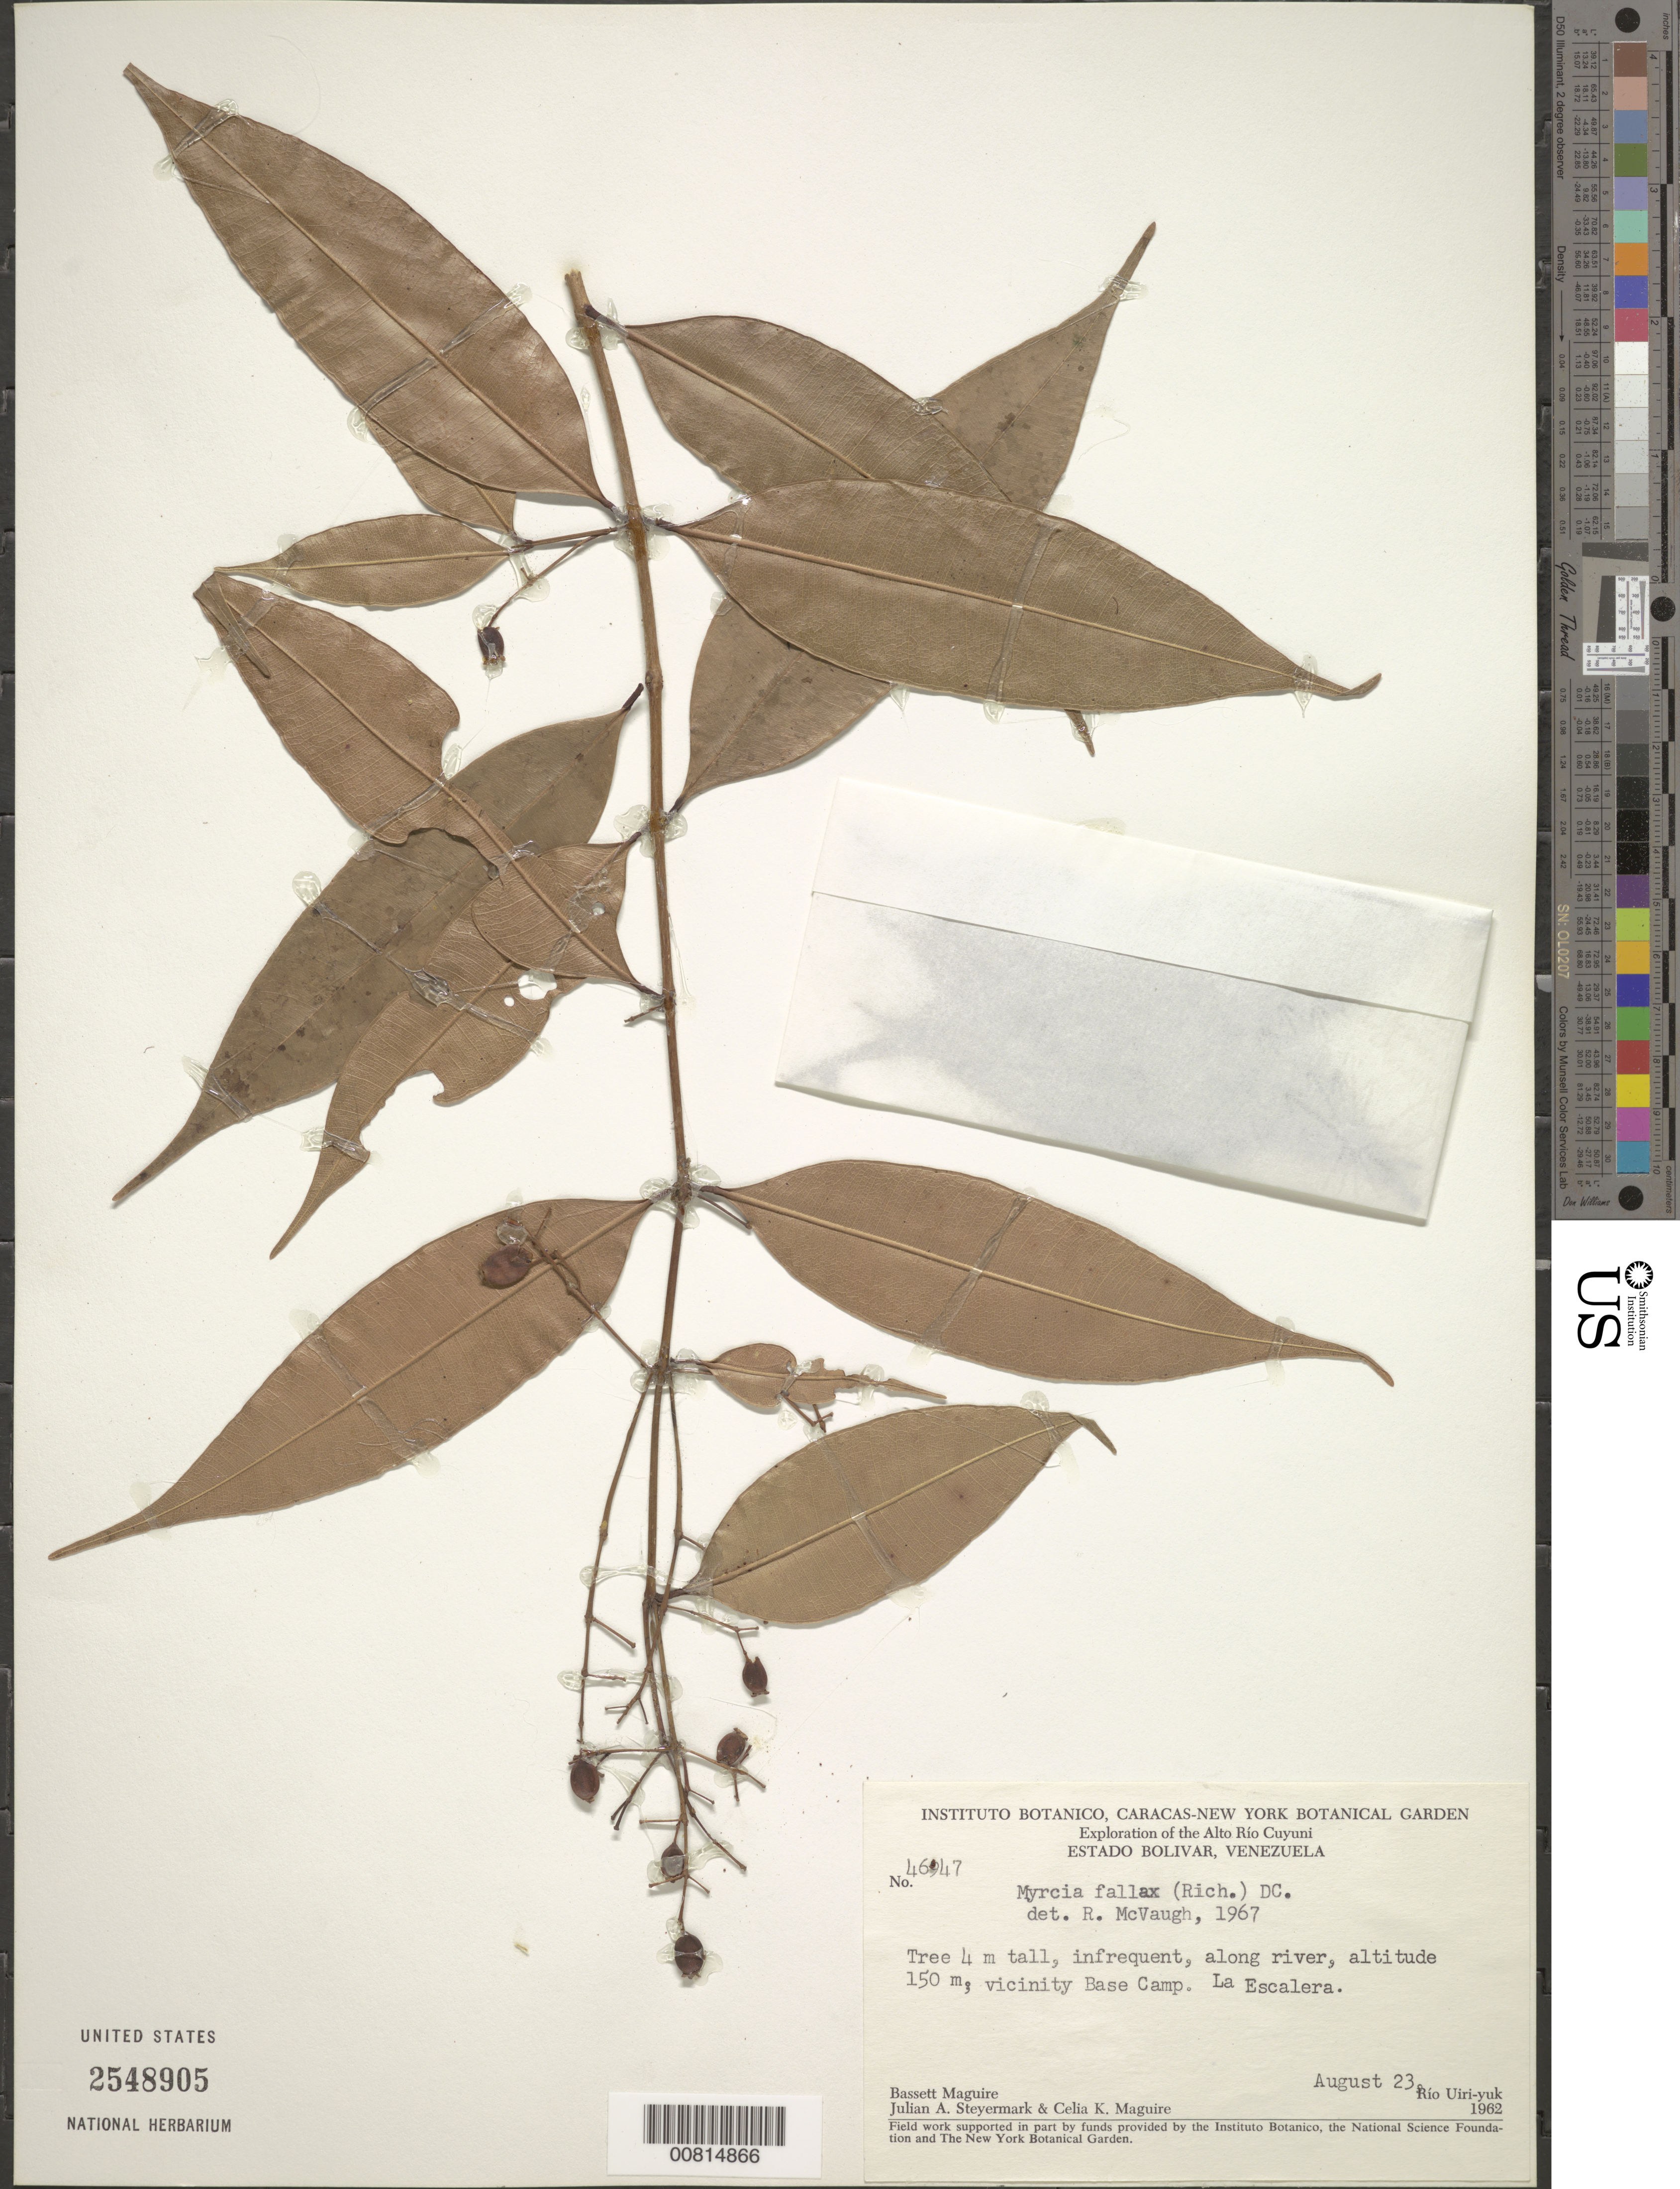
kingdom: Plantae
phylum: Tracheophyta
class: Magnoliopsida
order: Myrtales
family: Myrtaceae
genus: Myrcia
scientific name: Myrcia fallax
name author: (Rich.) DC.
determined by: McVaugh, R.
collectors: B. Maguire, J. Steyermark & C. K. Maguire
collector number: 46947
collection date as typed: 23-Aug-62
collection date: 1962-08-23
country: Venezuela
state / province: Bolívar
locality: Alto Río Cuyuni, Río Uiri-yuk, La Escalera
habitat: Along river, near base camp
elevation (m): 150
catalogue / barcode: US 2548905